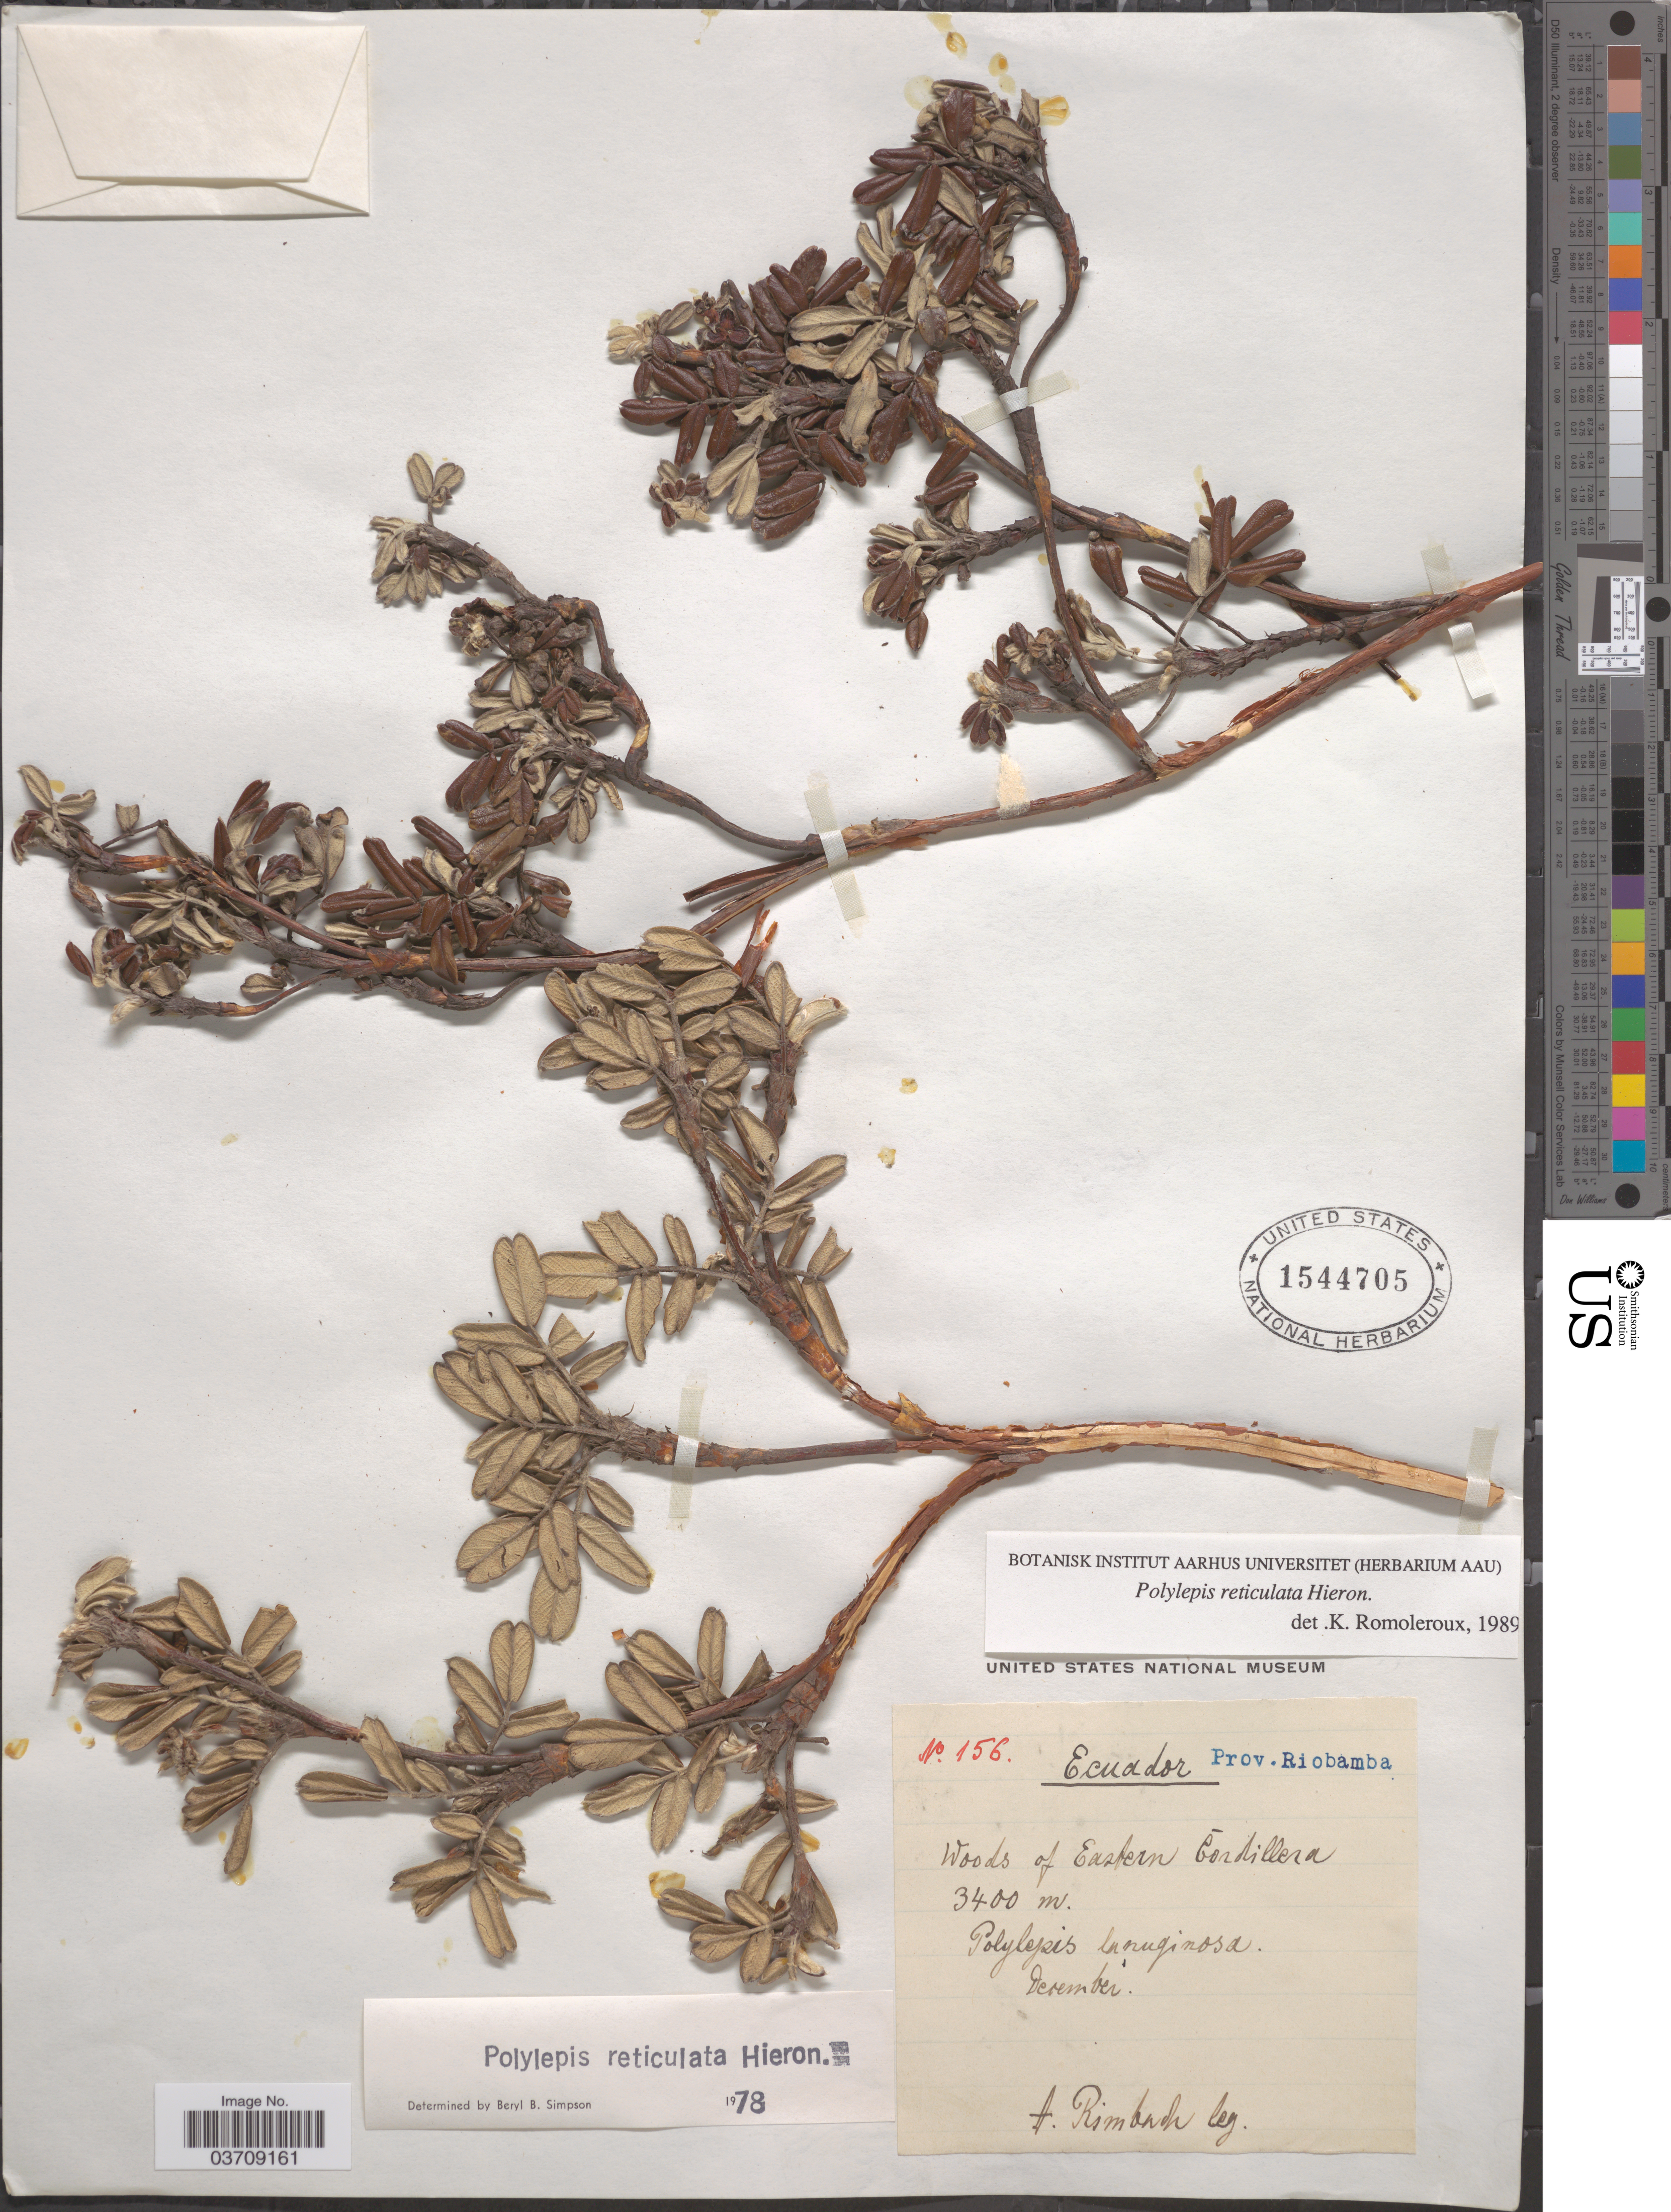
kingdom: Plantae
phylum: Tracheophyta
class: Magnoliopsida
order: Rosales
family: Rosaceae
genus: Polylepis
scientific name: Polylepis reticulata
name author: Hieron.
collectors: A. Rimbach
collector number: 156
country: Ecuador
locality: Woods of Eastern Cordillera.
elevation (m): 3400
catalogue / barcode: US 1544705